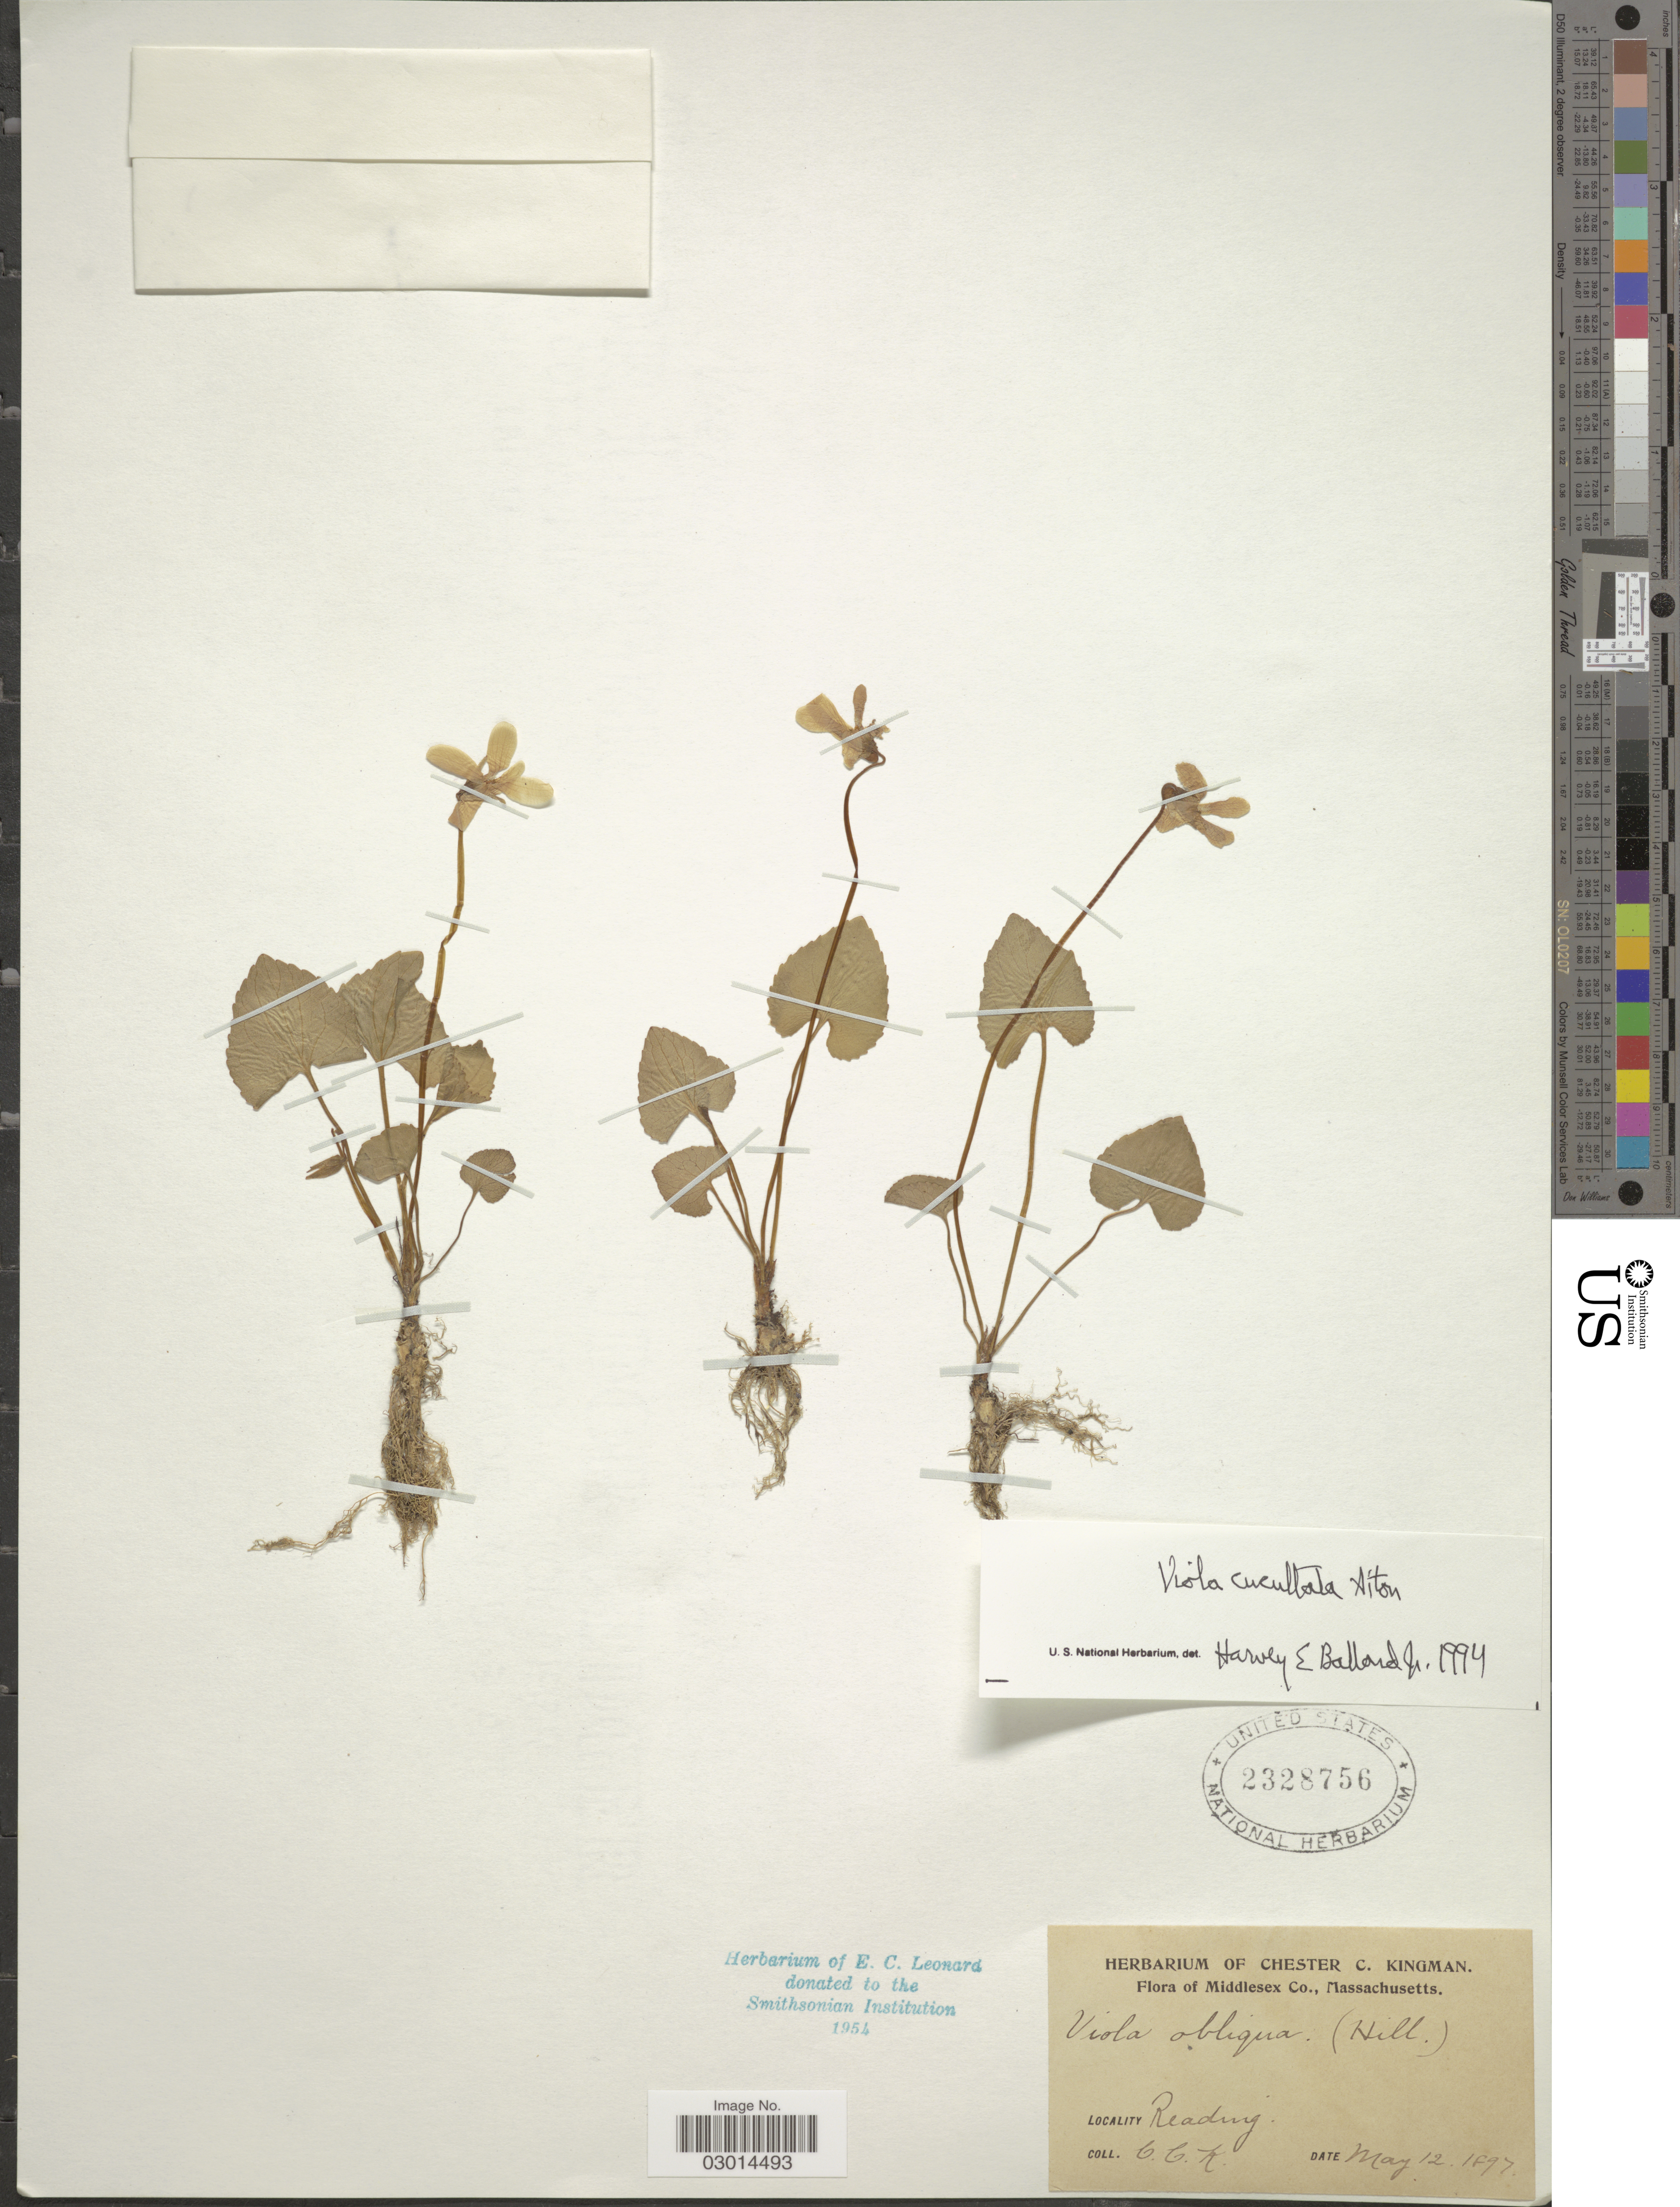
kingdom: Plantae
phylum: Tracheophyta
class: Magnoliopsida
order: Malpighiales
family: Violaceae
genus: Viola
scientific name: Viola cucullata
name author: Aiton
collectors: C. Kingman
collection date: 1897-05-12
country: United States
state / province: Massachusetts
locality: Middlesex Co., Reading.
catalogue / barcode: US 2328756